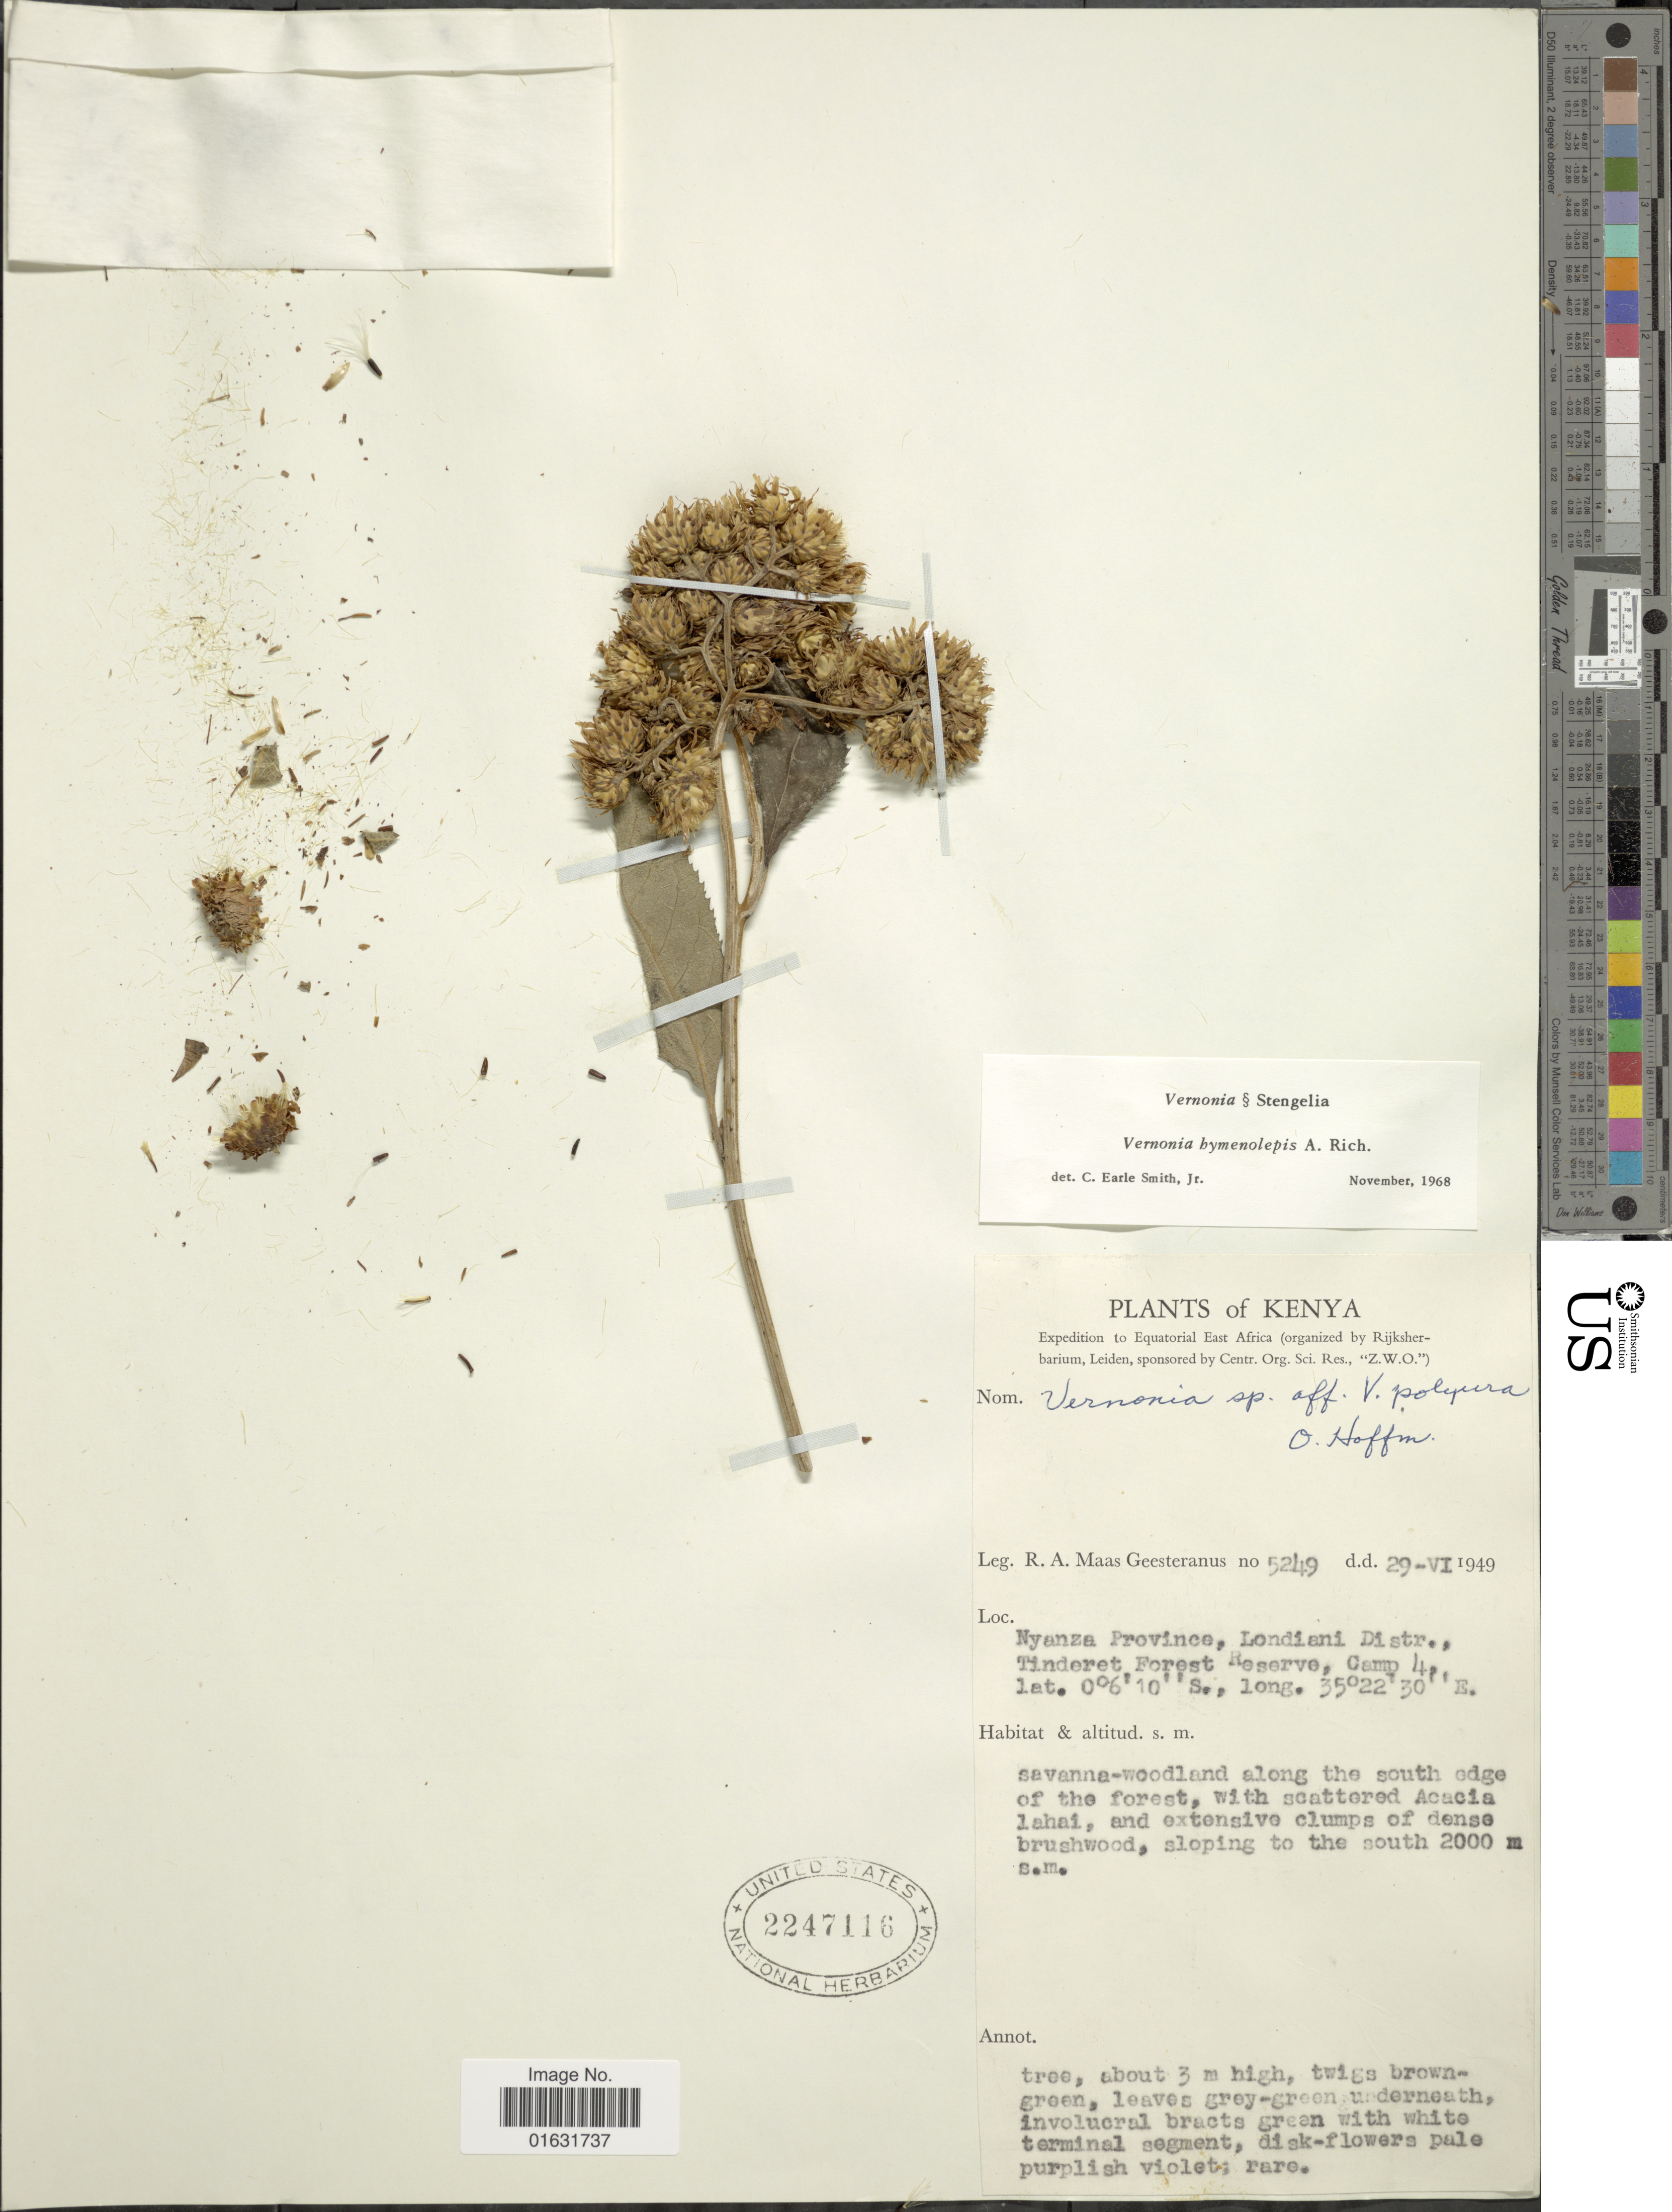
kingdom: Plantae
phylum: Tracheophyta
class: Magnoliopsida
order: Asterales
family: Asteraceae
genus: Baccharoides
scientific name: Baccharoides hymenolepis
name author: (A. Rich.) Isawumi et al.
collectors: R. A. Maas Geesteranus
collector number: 5249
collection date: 1949-06-29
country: Kenya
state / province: Nandi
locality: Londiani Distr., Tinderwet Forest Reserve, Camp 4. Nyanza.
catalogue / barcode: US 2247116